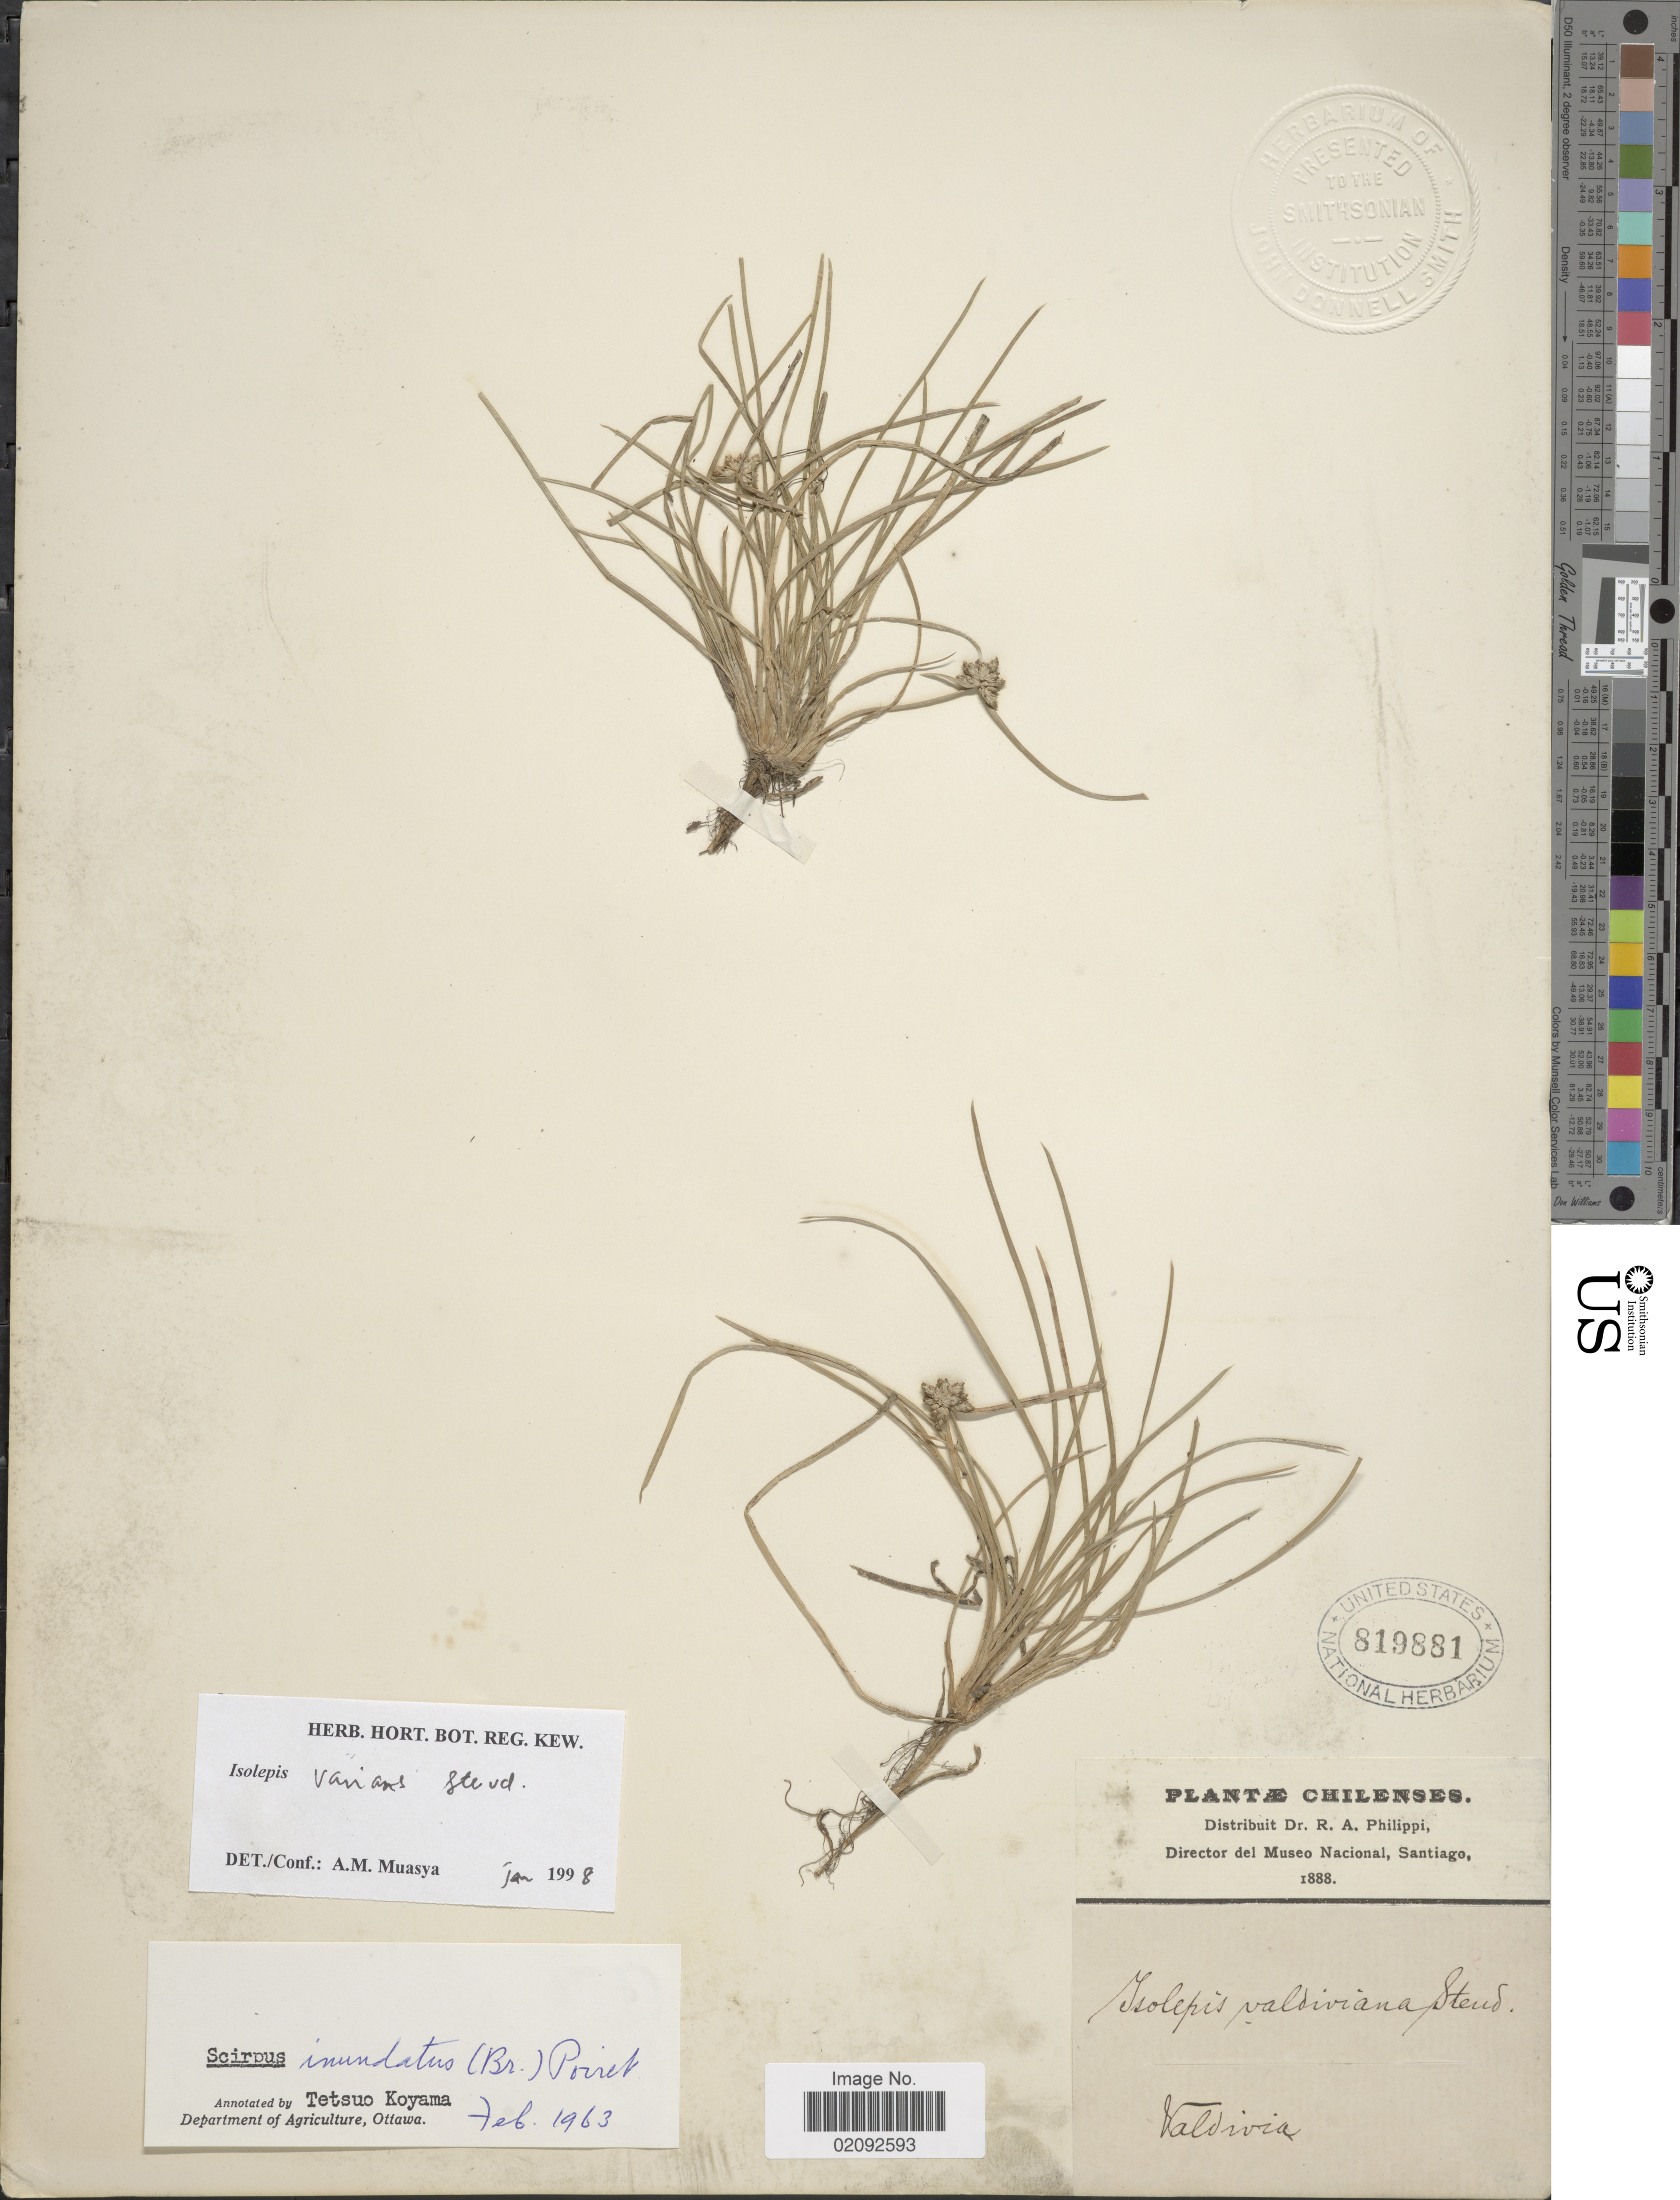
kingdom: Plantae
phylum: Tracheophyta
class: Liliopsida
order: Poales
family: Cyperaceae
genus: Isolepis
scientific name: Isolepis varians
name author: Steud.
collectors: R. A. Philippi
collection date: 1888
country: Chile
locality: Valdivia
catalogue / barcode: US 819881